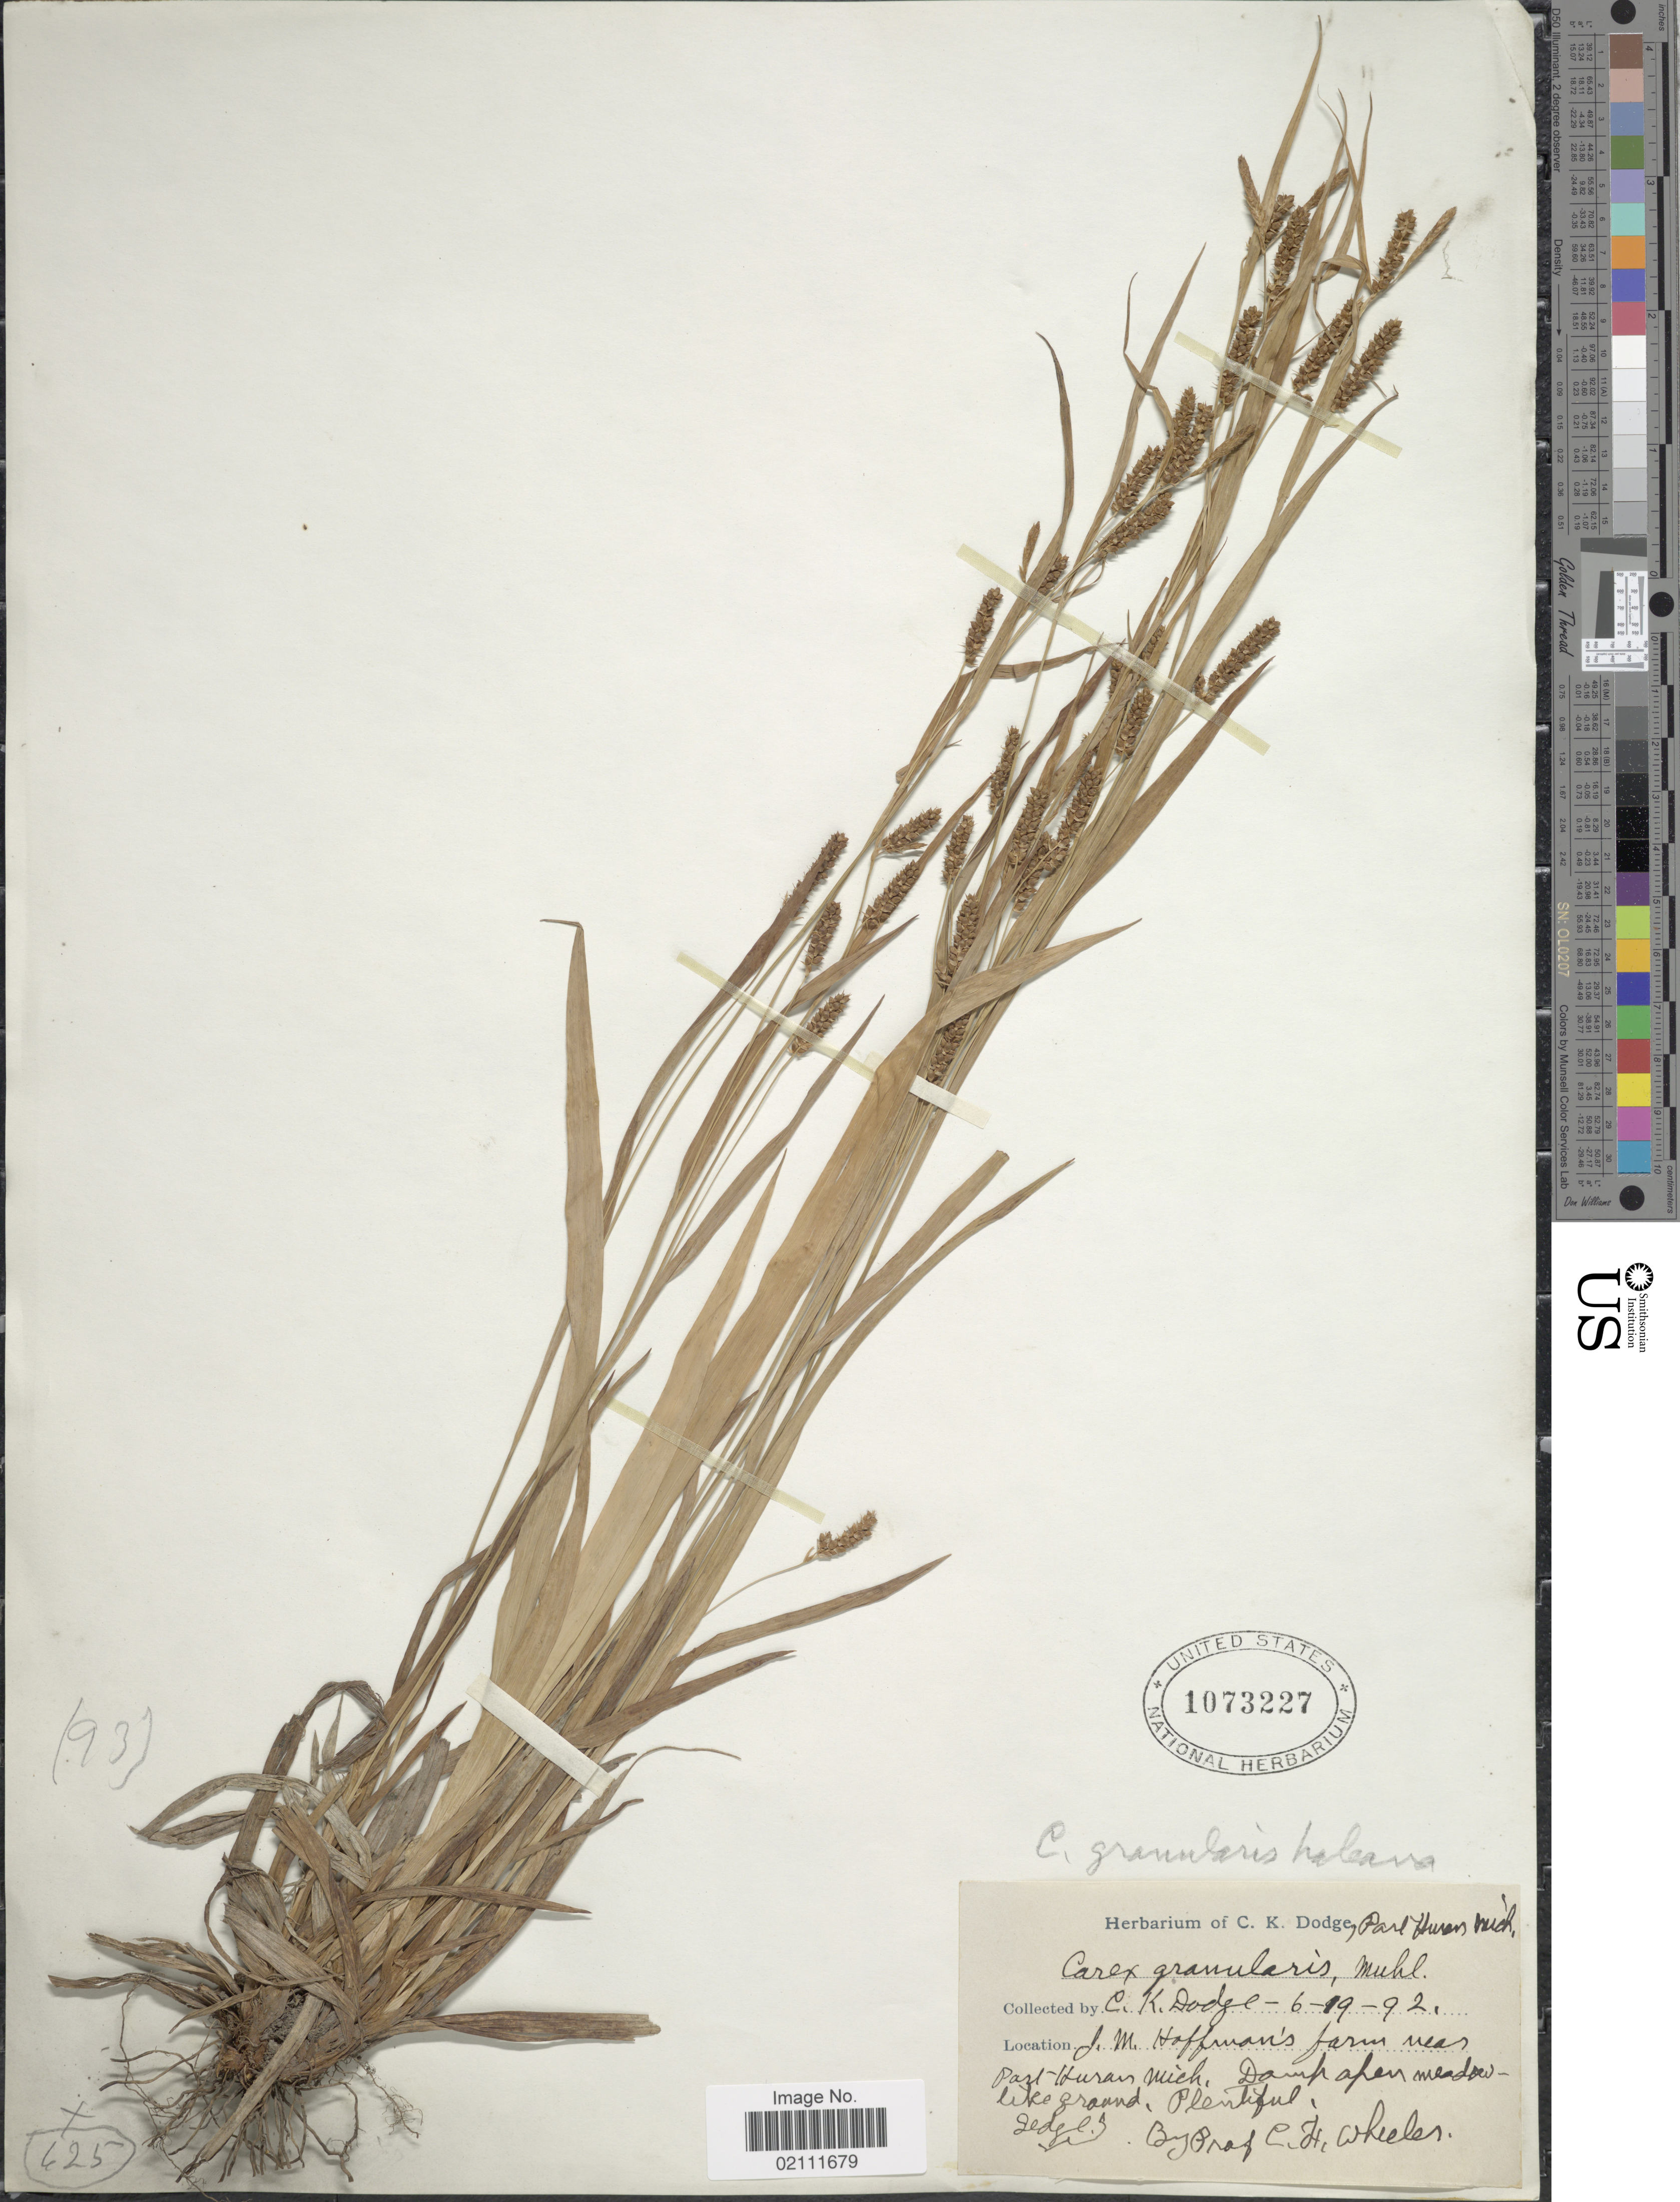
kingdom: Plantae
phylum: Tracheophyta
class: Liliopsida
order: Poales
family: Cyperaceae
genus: Carex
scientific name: Carex granularis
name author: Muhl. ex Willd.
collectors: C. Dodge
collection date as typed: Transcribed d/m/y: 19/6/92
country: United States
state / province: Michigan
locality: Port Huron, J. M. Hoffman's farm near Port-Huron Mich, damp open meadow-like ground.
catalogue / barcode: US 1073227